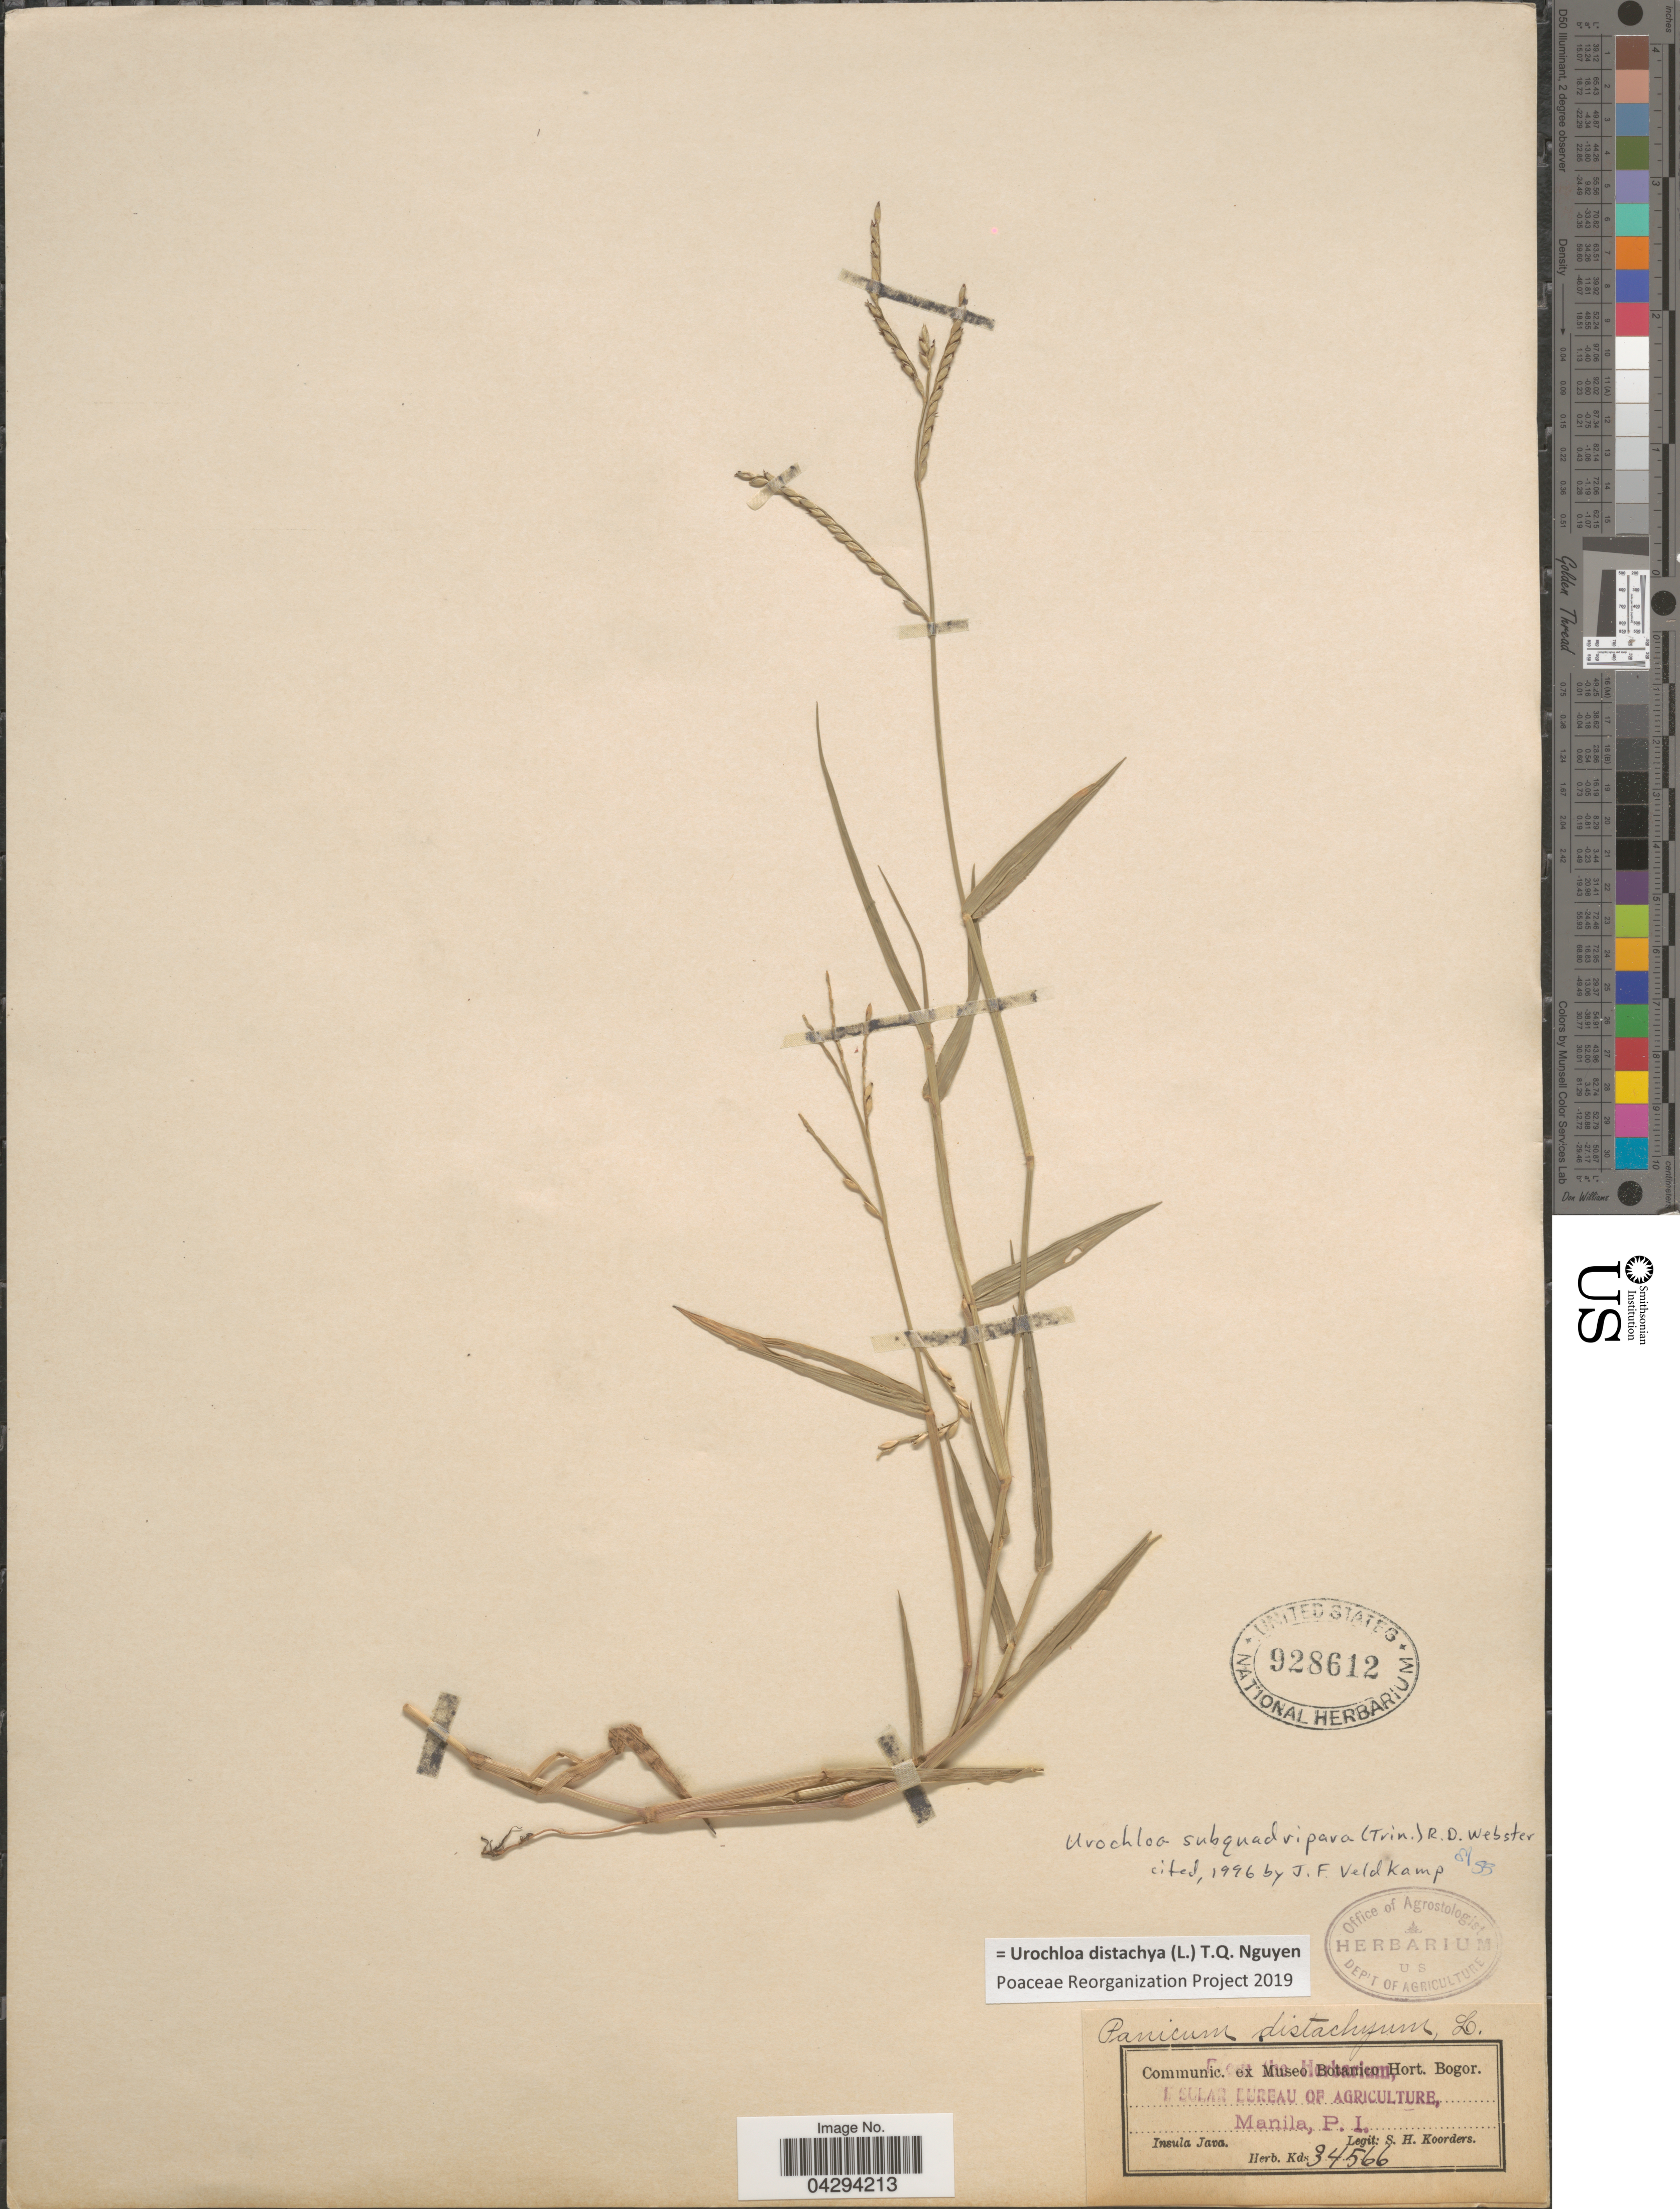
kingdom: Plantae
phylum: Tracheophyta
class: Liliopsida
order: Poales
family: Poaceae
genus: Urochloa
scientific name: Urochloa distachya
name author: (L.) T.Q. Nguyen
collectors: S. H. Koorders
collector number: Kds34566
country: Indonesia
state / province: Java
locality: Insula Java.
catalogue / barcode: US 928612